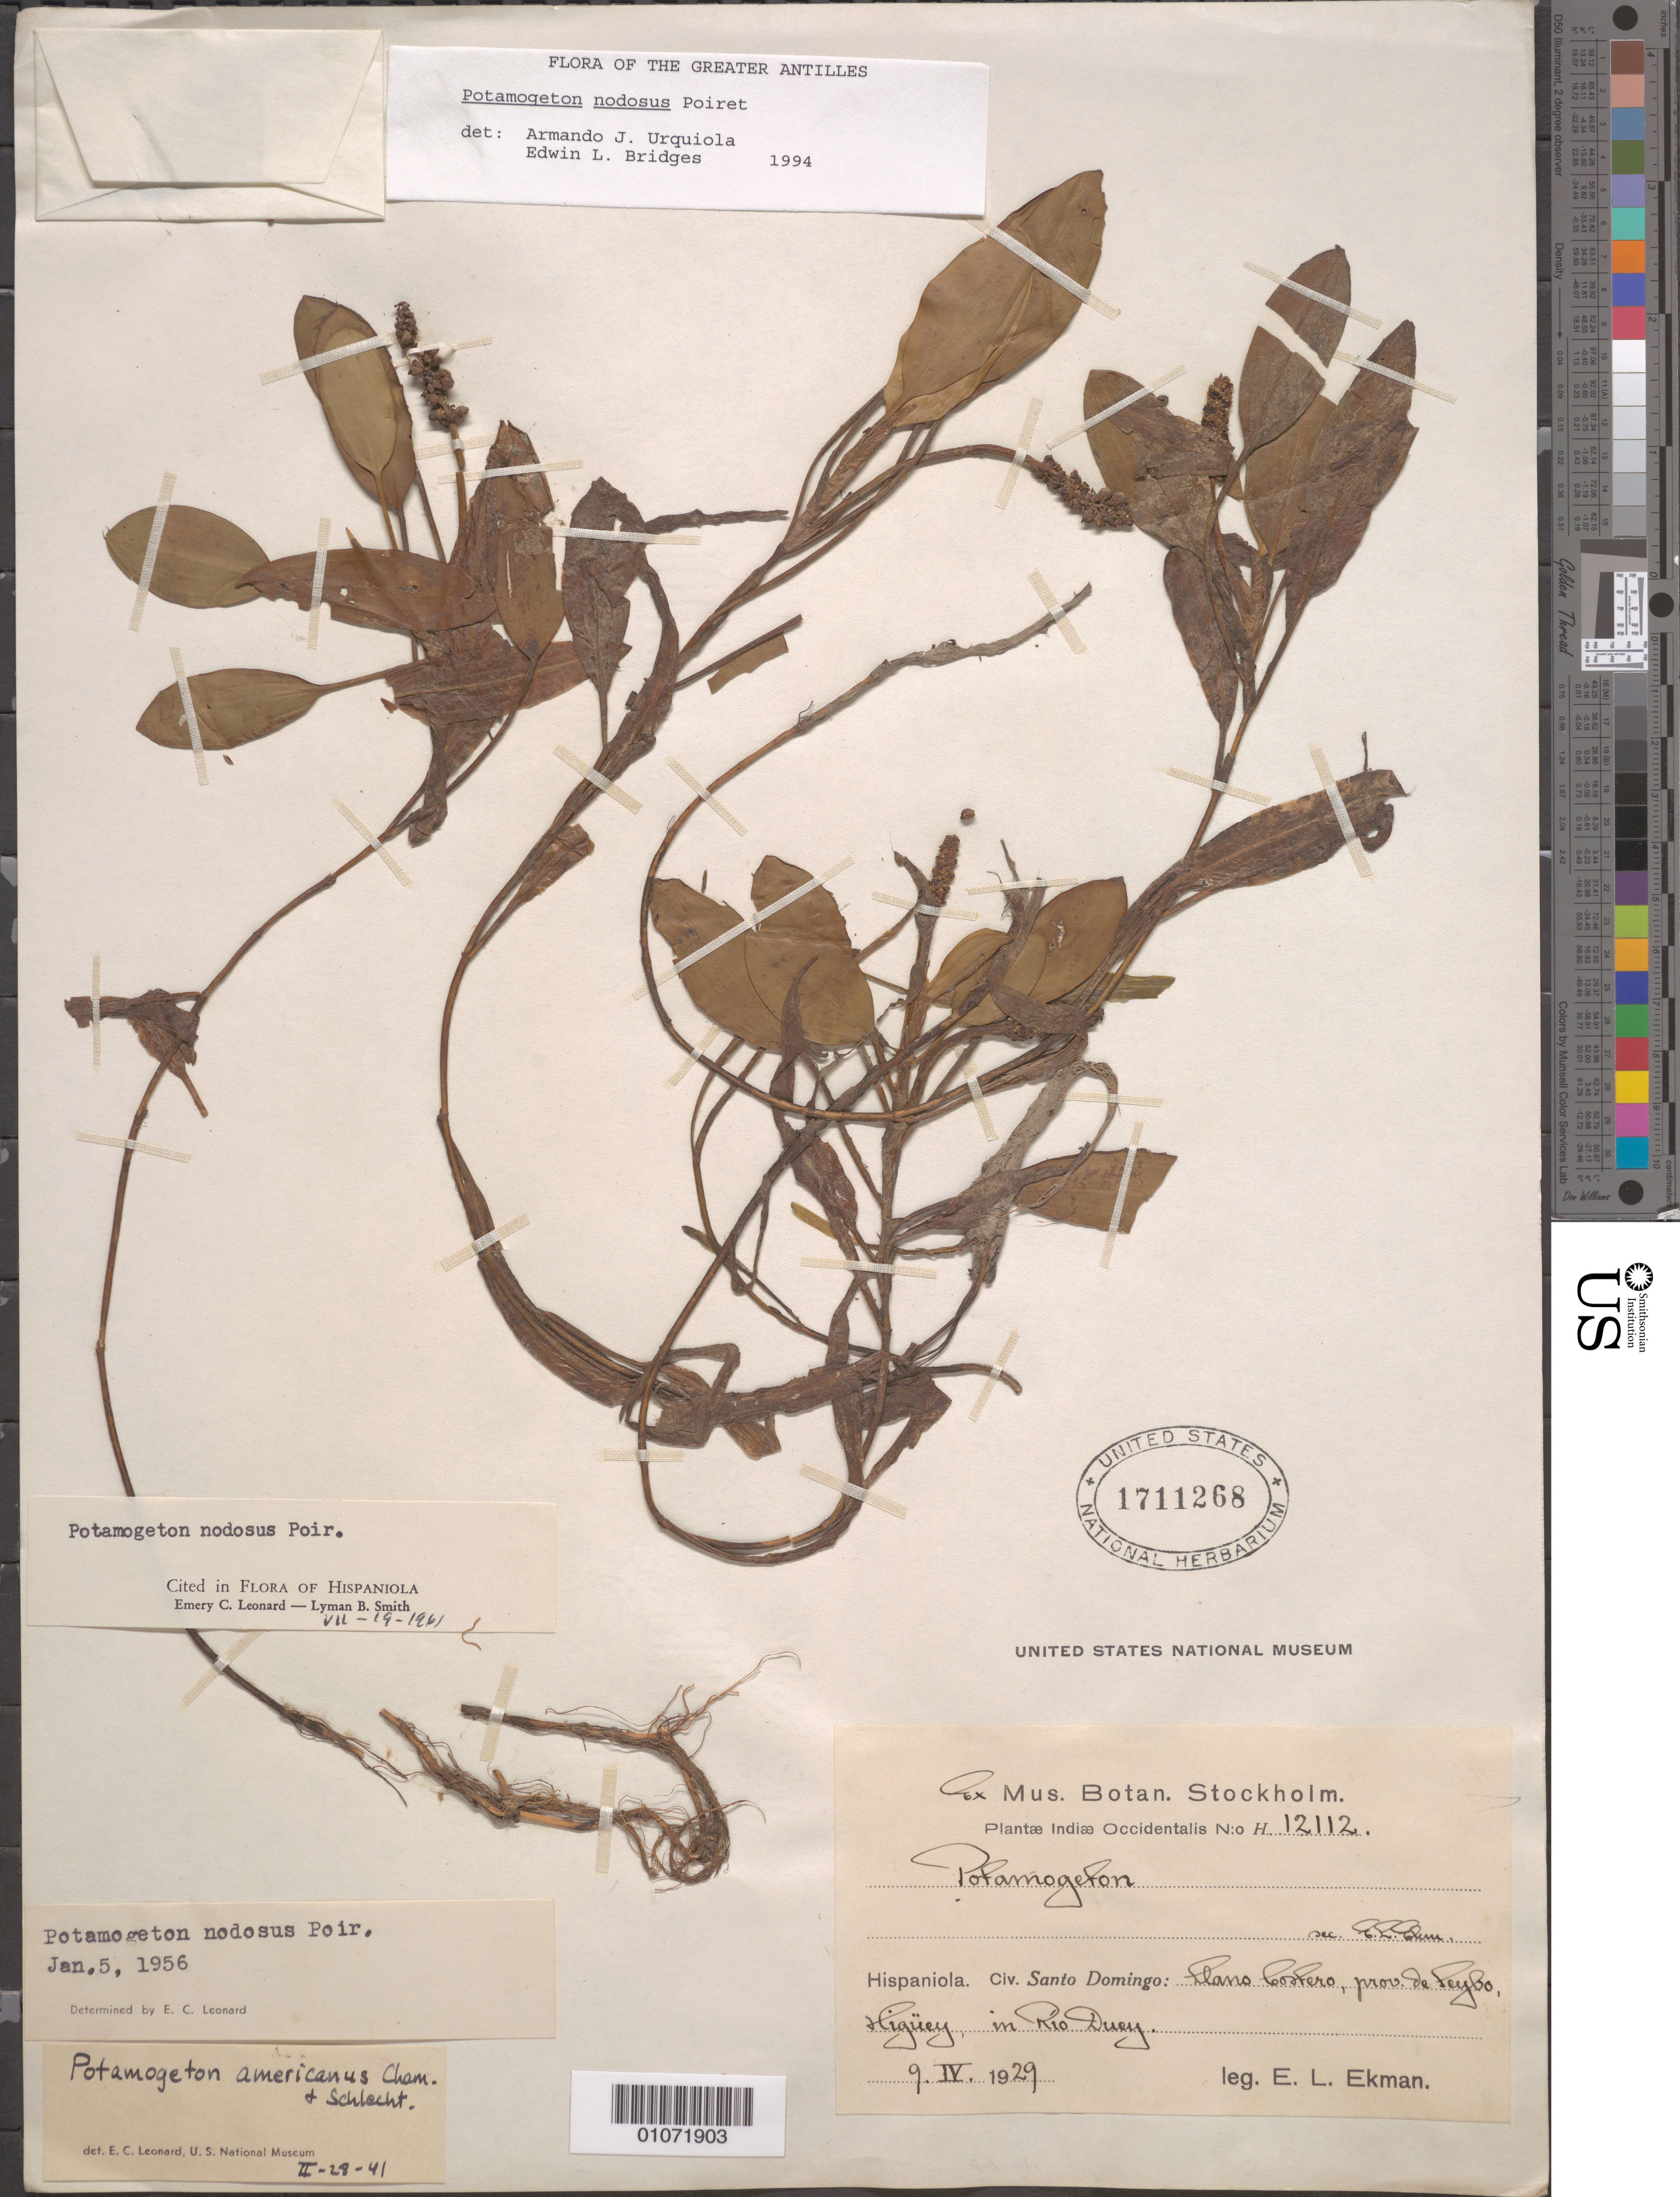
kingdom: Plantae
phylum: Tracheophyta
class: Liliopsida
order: Alismatales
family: Potamogetonaceae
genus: Potamogeton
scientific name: Potamogeton nodosus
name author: Poir.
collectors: E. L. Ekman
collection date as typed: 09 Apr 1929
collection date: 1929-04-09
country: Dominican Republic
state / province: Santo Domingo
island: Hispaniola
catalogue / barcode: US 1711268